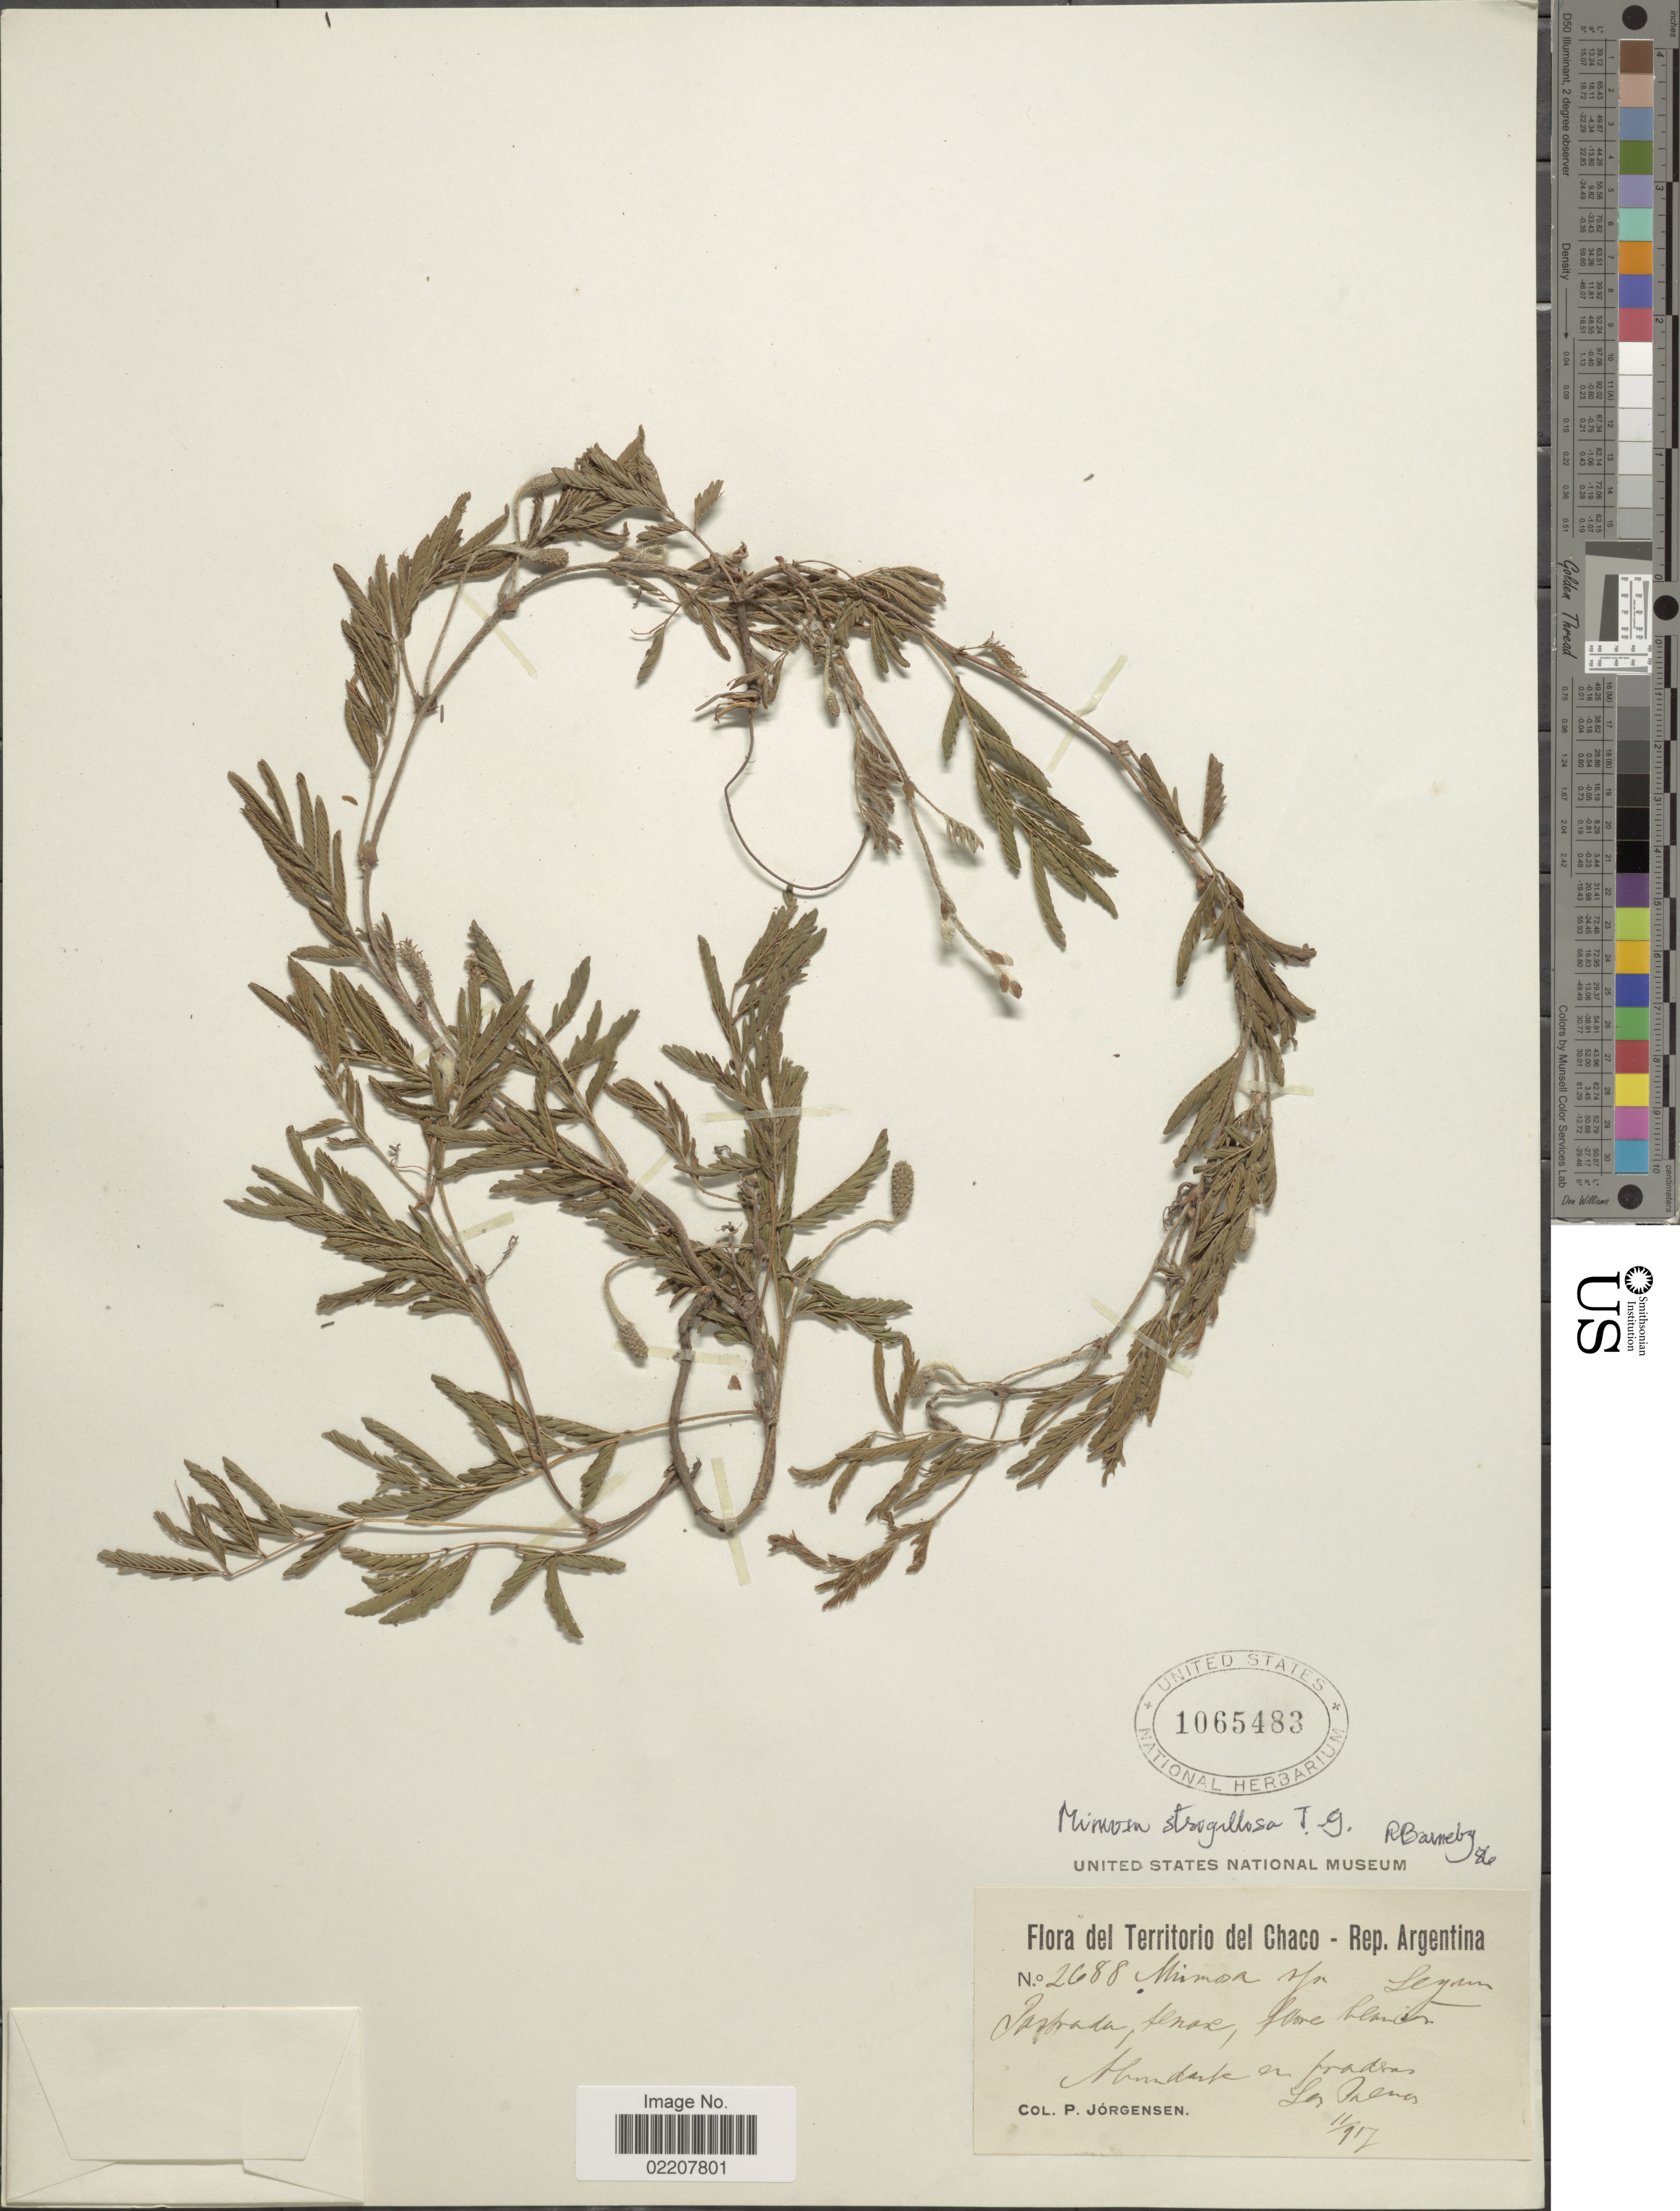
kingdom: Plantae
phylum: Tracheophyta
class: Magnoliopsida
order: Fabales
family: Fabaceae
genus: Mimosa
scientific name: Mimosa strigillosa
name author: Torr. & A. Gray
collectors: P. Jörgensen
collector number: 2688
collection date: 1917-11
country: Argentina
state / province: Chaco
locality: Del Territorio del Chaco, Las Palmas.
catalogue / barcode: US 1065483